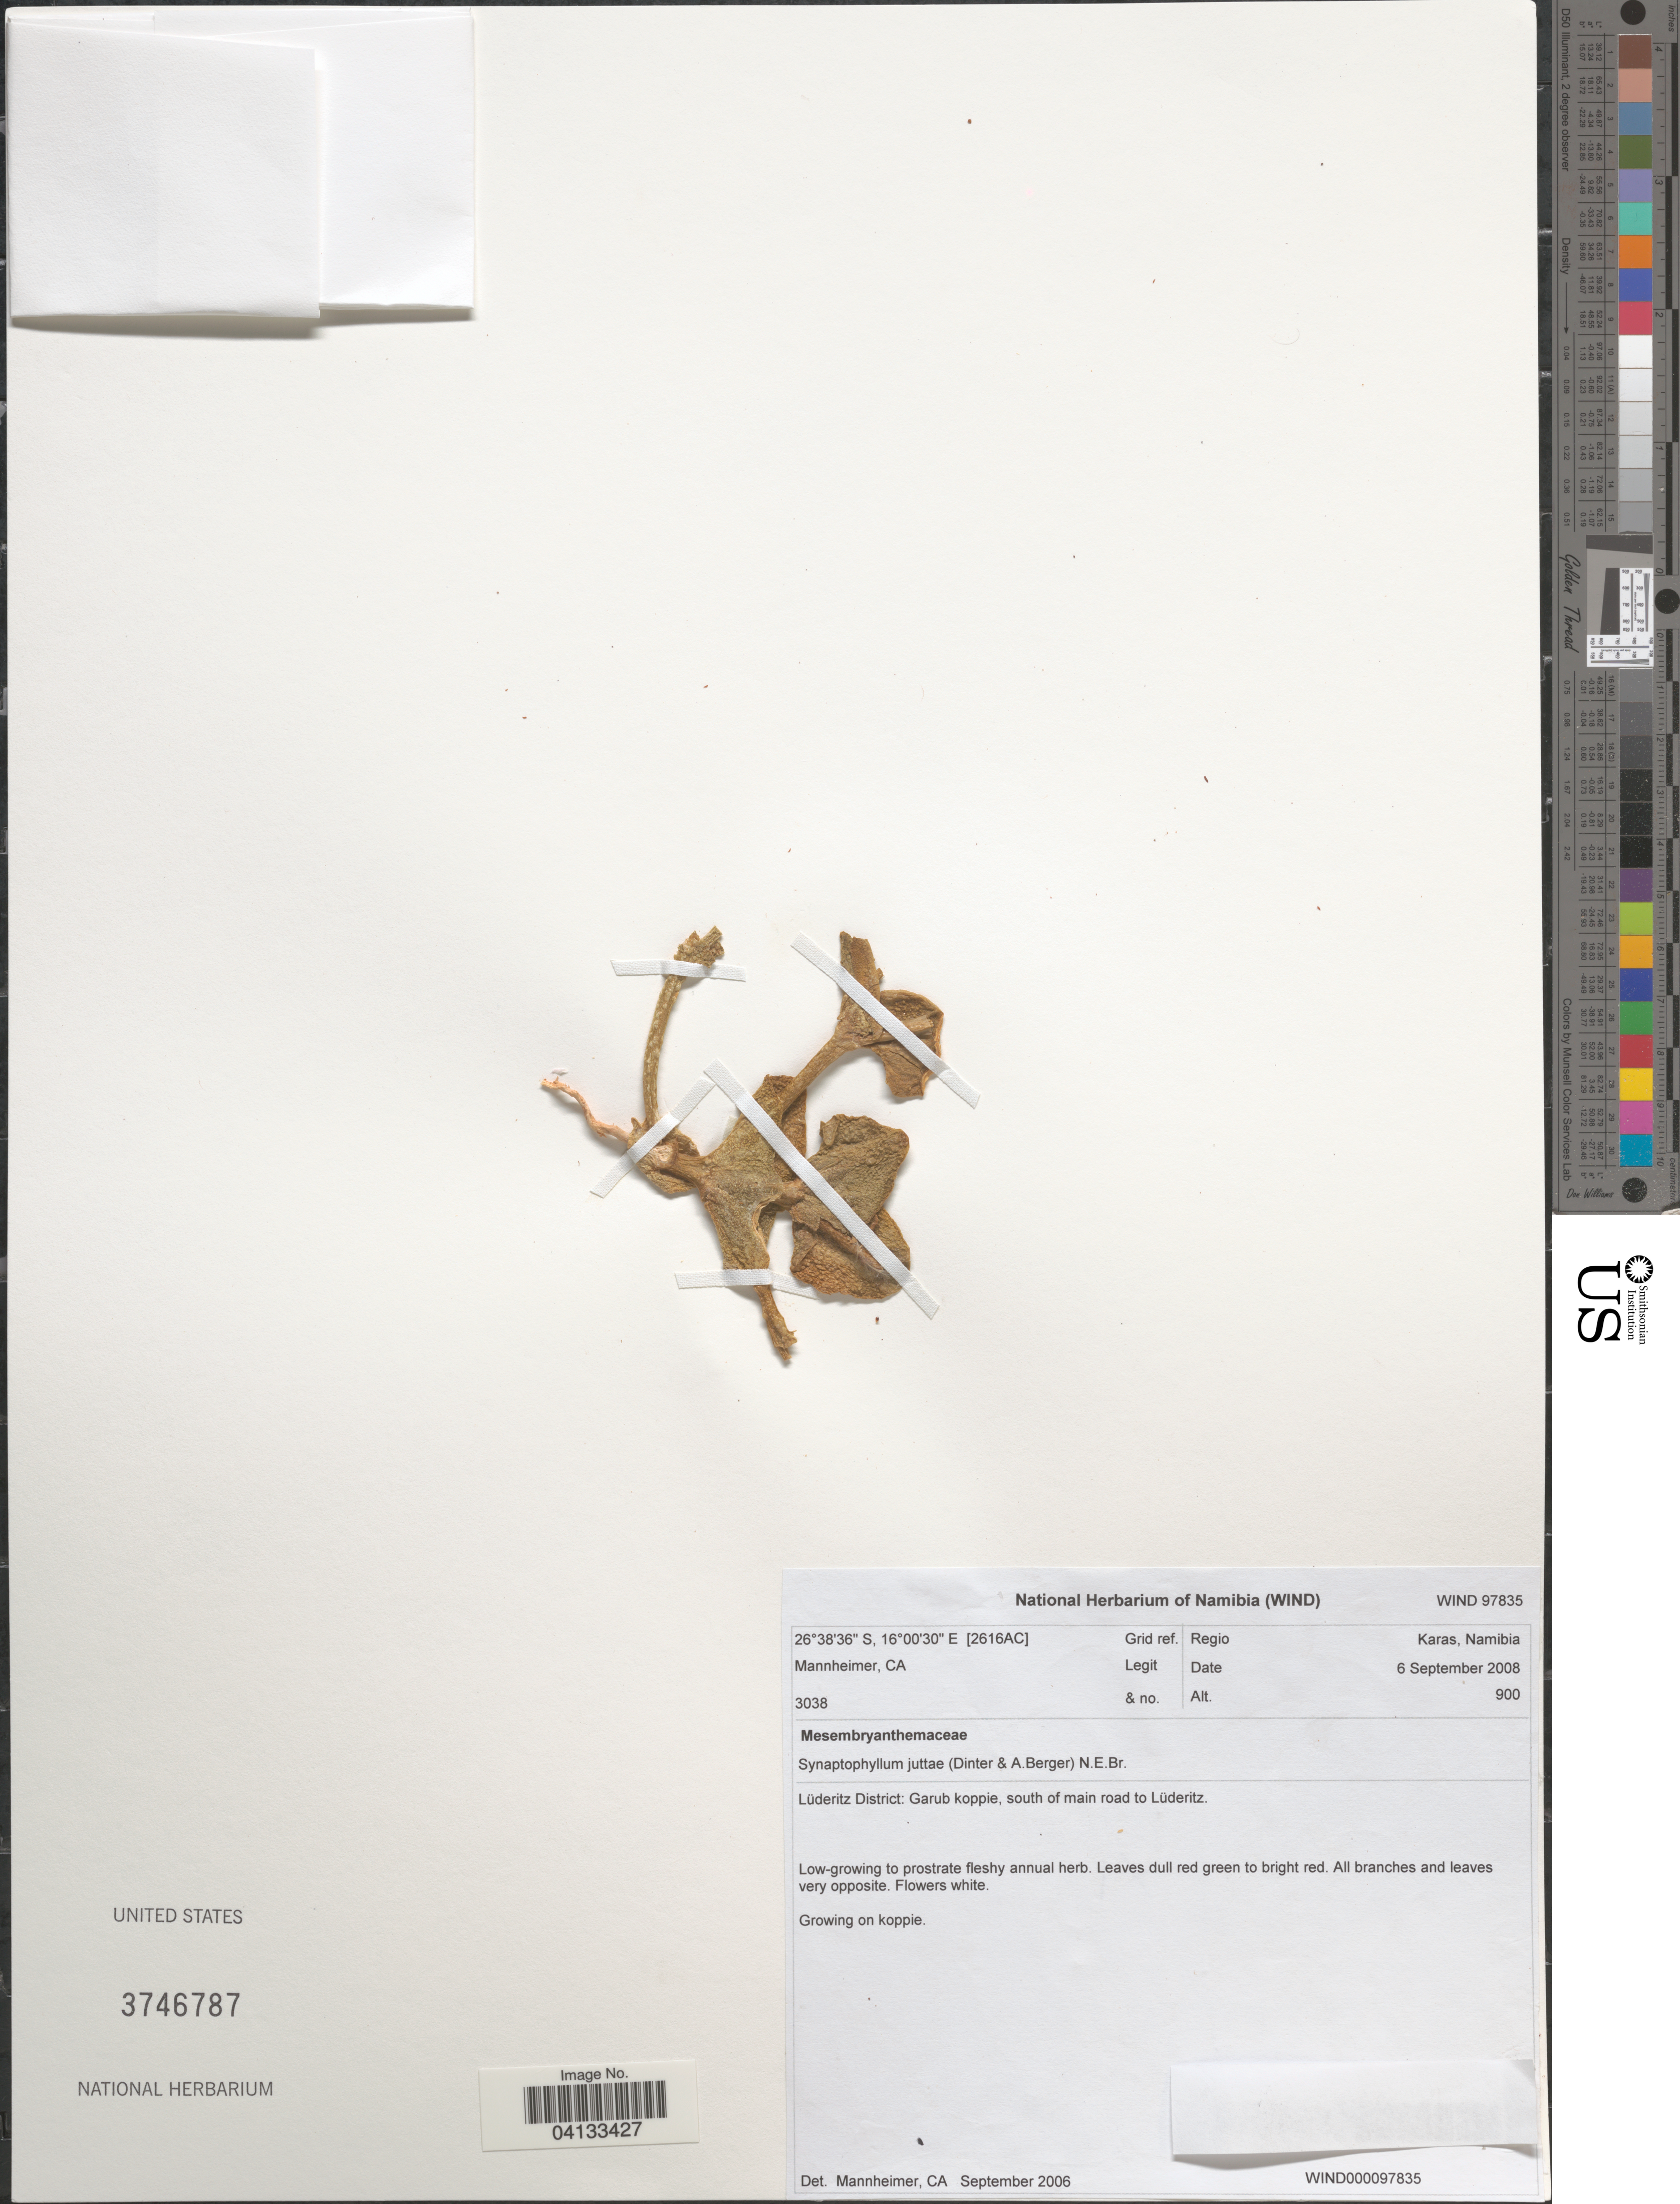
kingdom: Plantae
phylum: Tracheophyta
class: Magnoliopsida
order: Caryophyllales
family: Aizoaceae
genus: Mesembryanthemum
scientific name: Mesembryanthemum juttae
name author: Dinter & A. Berger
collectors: C. A. Mannheimer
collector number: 3038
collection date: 2008-09-06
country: Namibia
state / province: Karas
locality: Grid ref. Regio Karas. Lüderitz District: Garub koppie, south of main road to Lüderitz. [2616AC].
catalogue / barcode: US 3746787